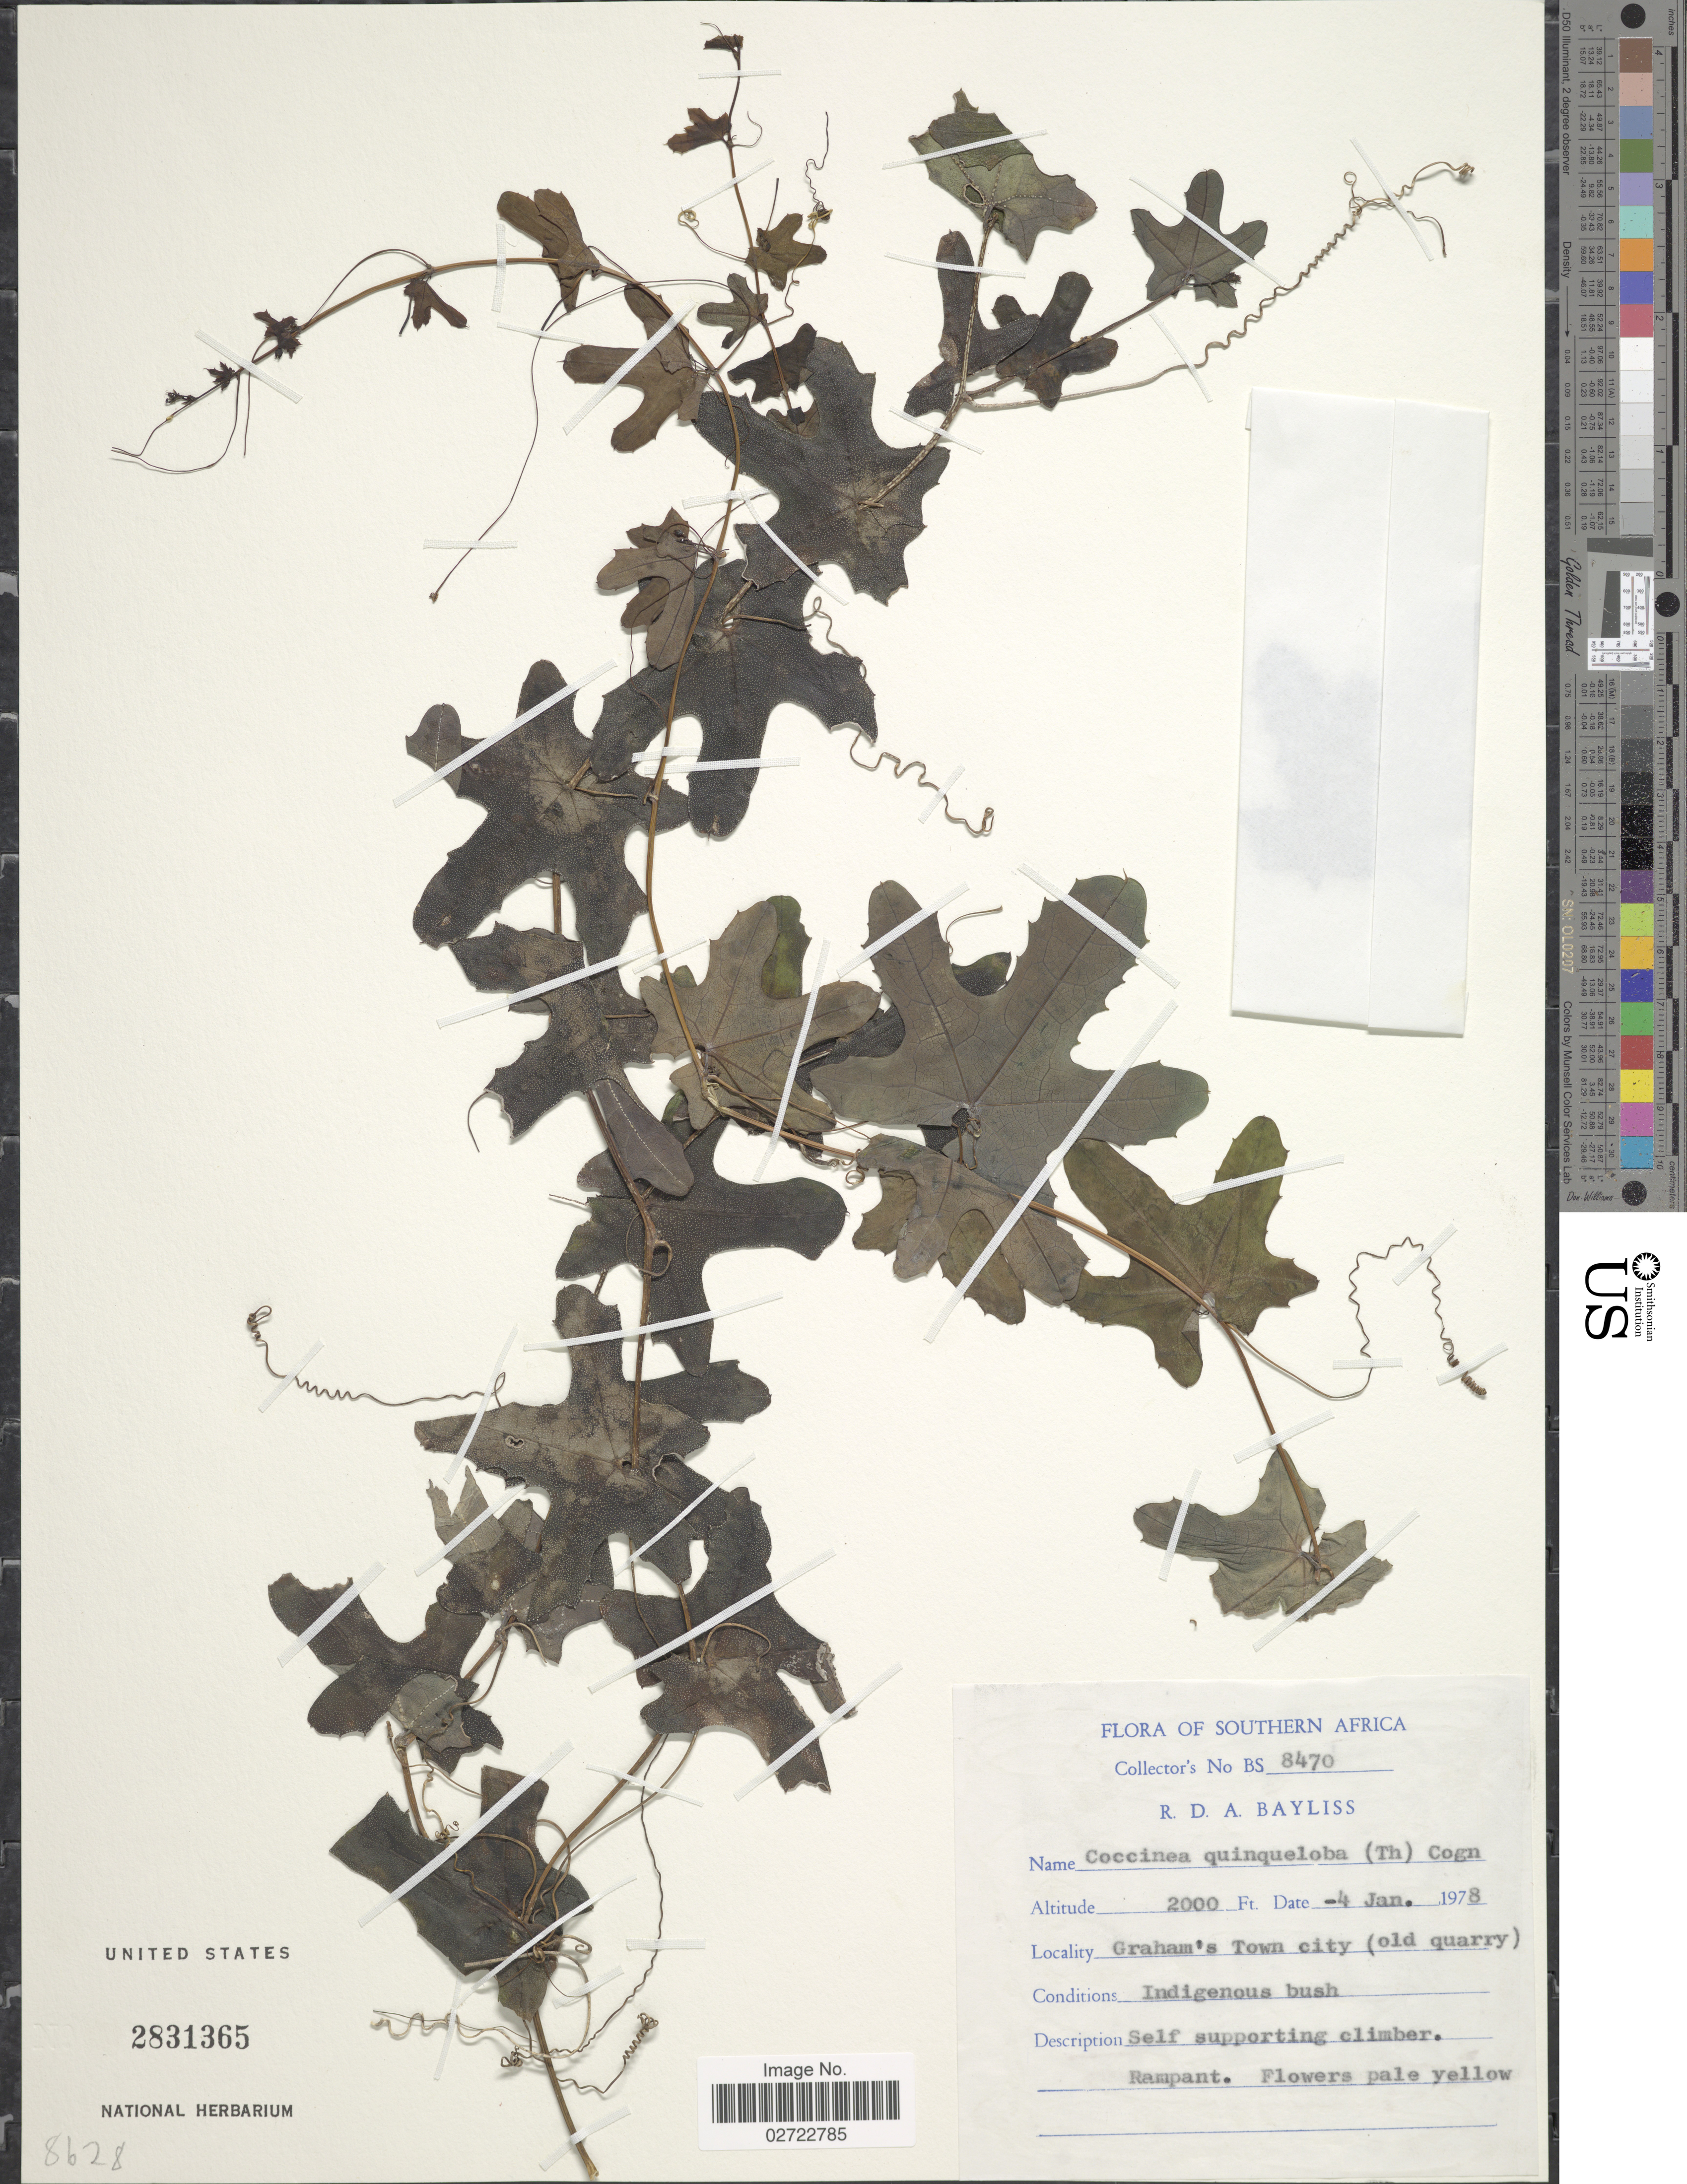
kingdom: Plantae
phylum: Tracheophyta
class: Magnoliopsida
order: Cucurbitales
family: Cucurbitaceae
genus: Coccinia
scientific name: Coccinia quinqueloba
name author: (Thunb.) Cogn.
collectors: R. Bayliss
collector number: BS 8470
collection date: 1978-01-04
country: South Africa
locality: Southern Africa. Graham; s Town city (old quarry)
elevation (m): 610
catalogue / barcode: US 2831365